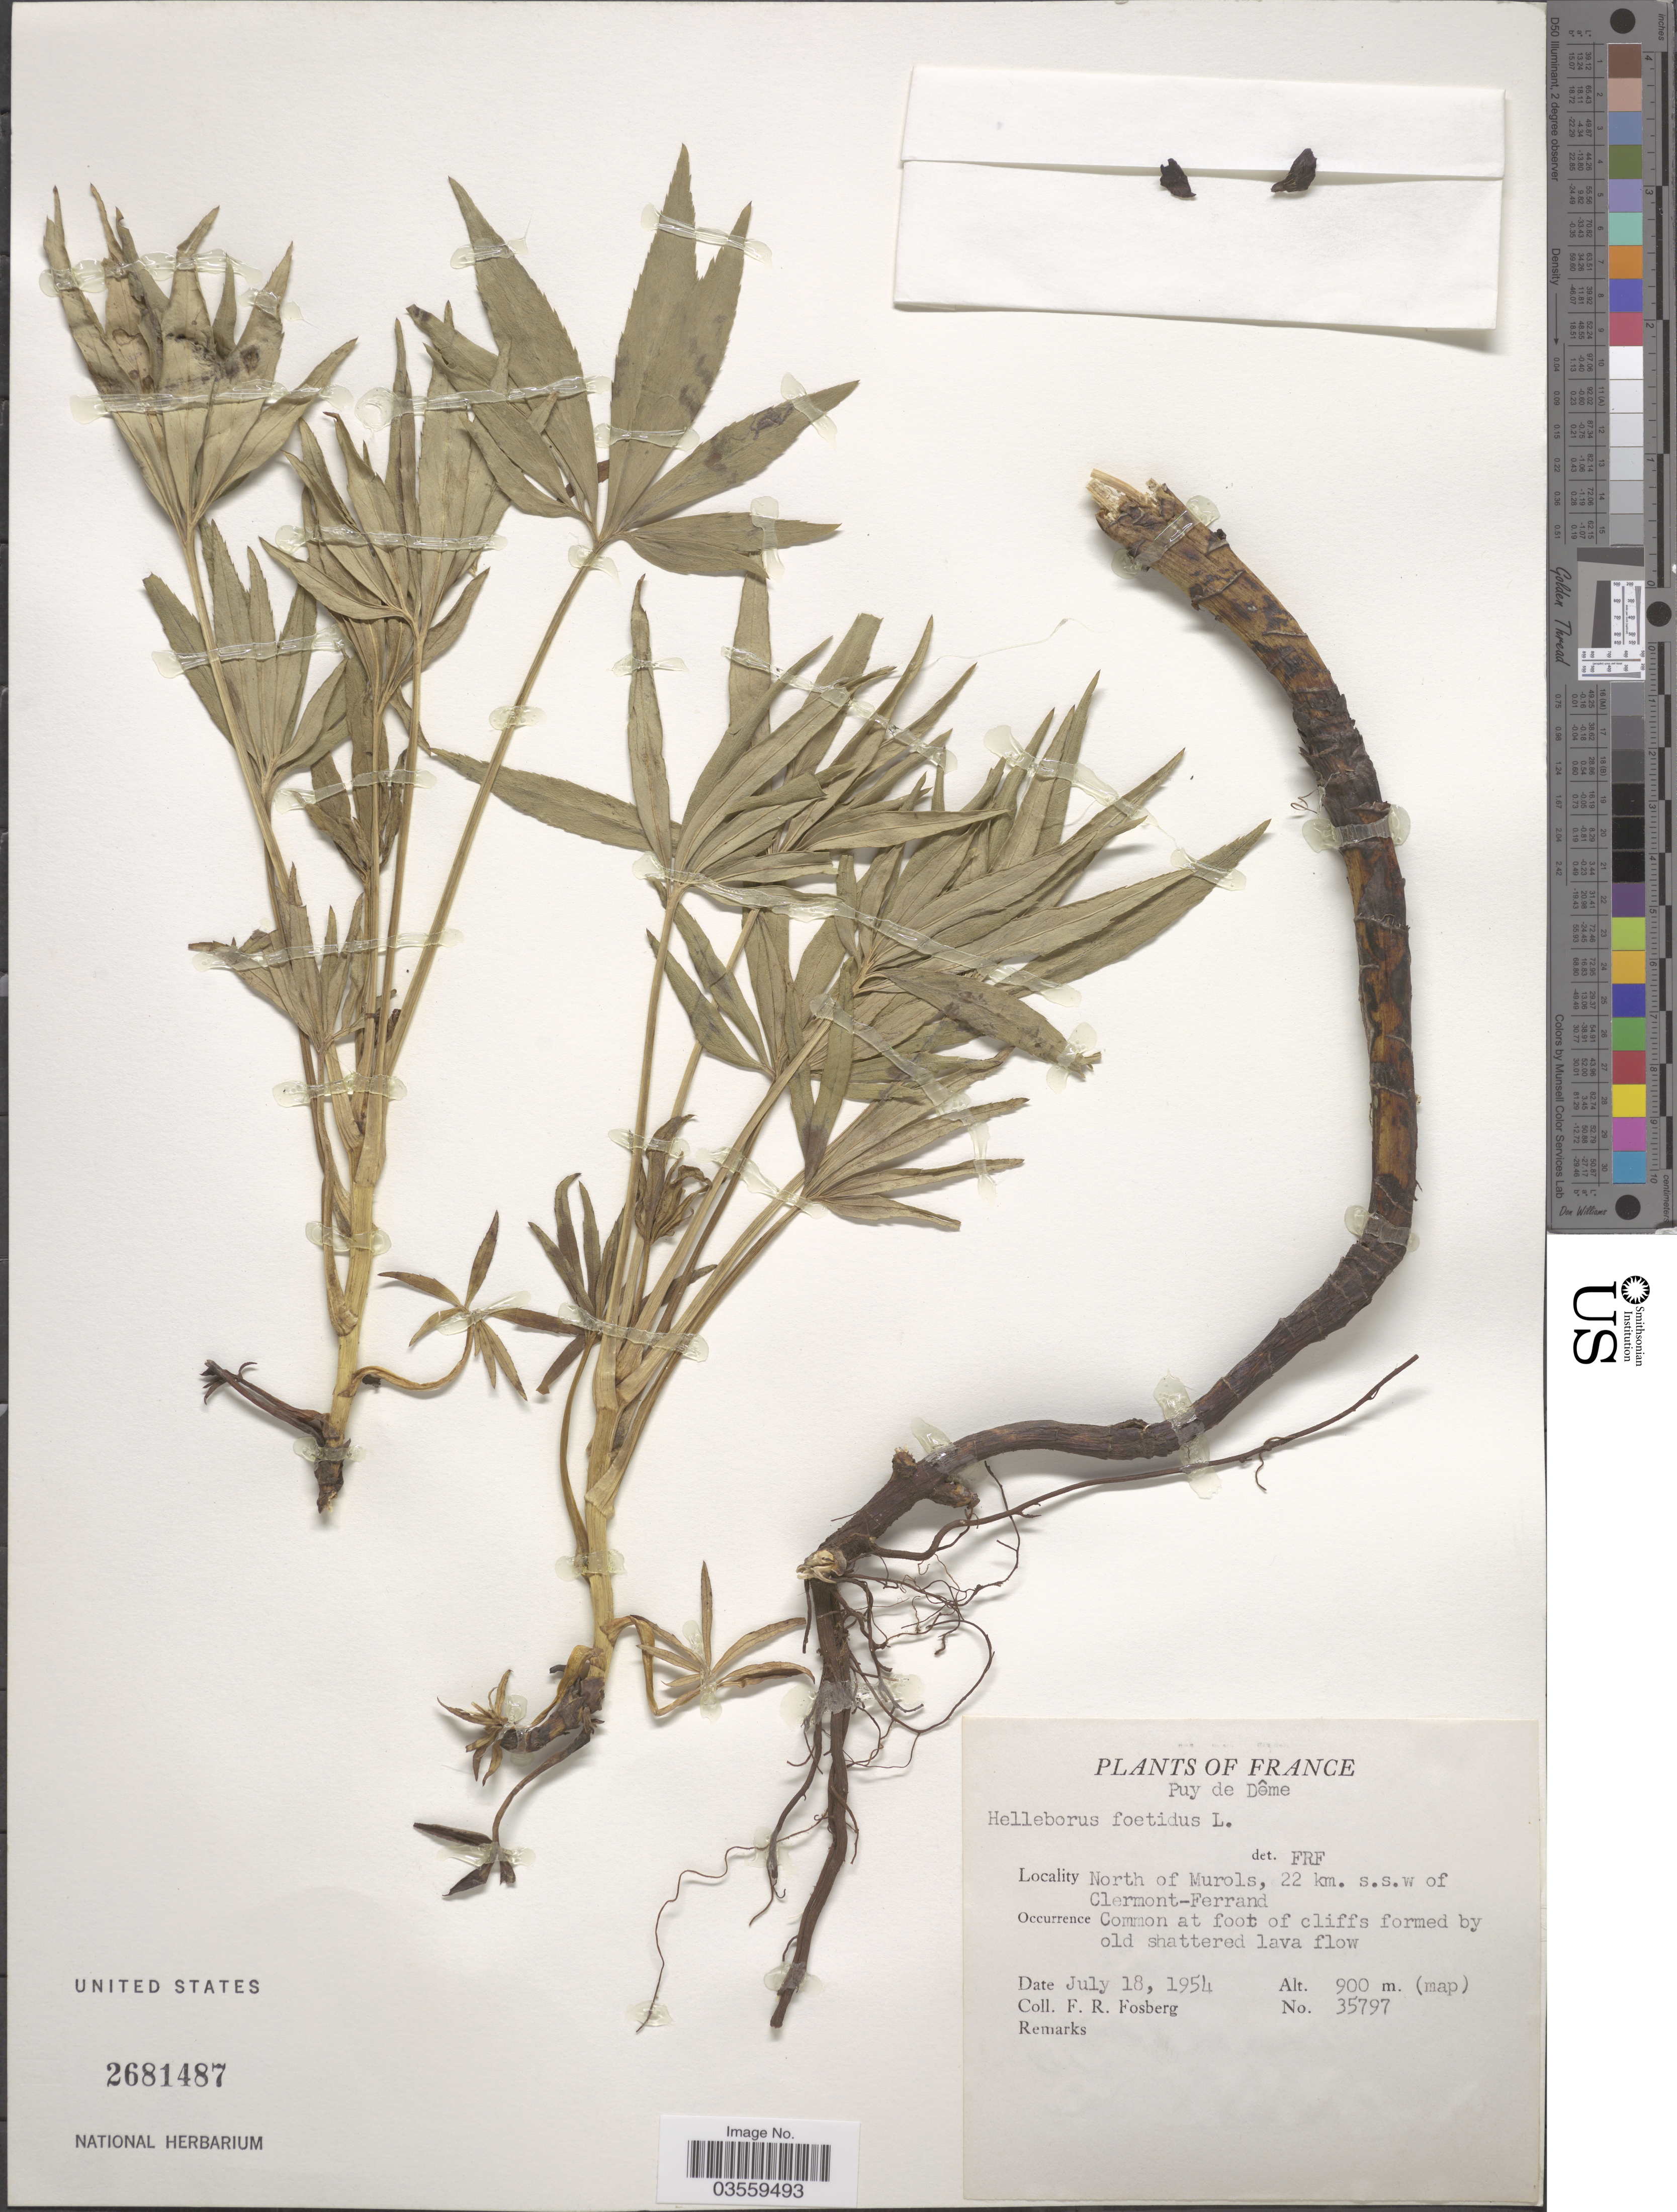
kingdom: Plantae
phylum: Tracheophyta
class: Magnoliopsida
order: Ranunculales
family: Ranunculaceae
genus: Helleborus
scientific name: Helleborus foetidus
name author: L.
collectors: F. R. Fosberg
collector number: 35797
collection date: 1954-07-18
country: France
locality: Puy de Dême. North of Murols, 22 km. s.s.w of Clermont-Ferrand.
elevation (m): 900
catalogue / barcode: US 2681487